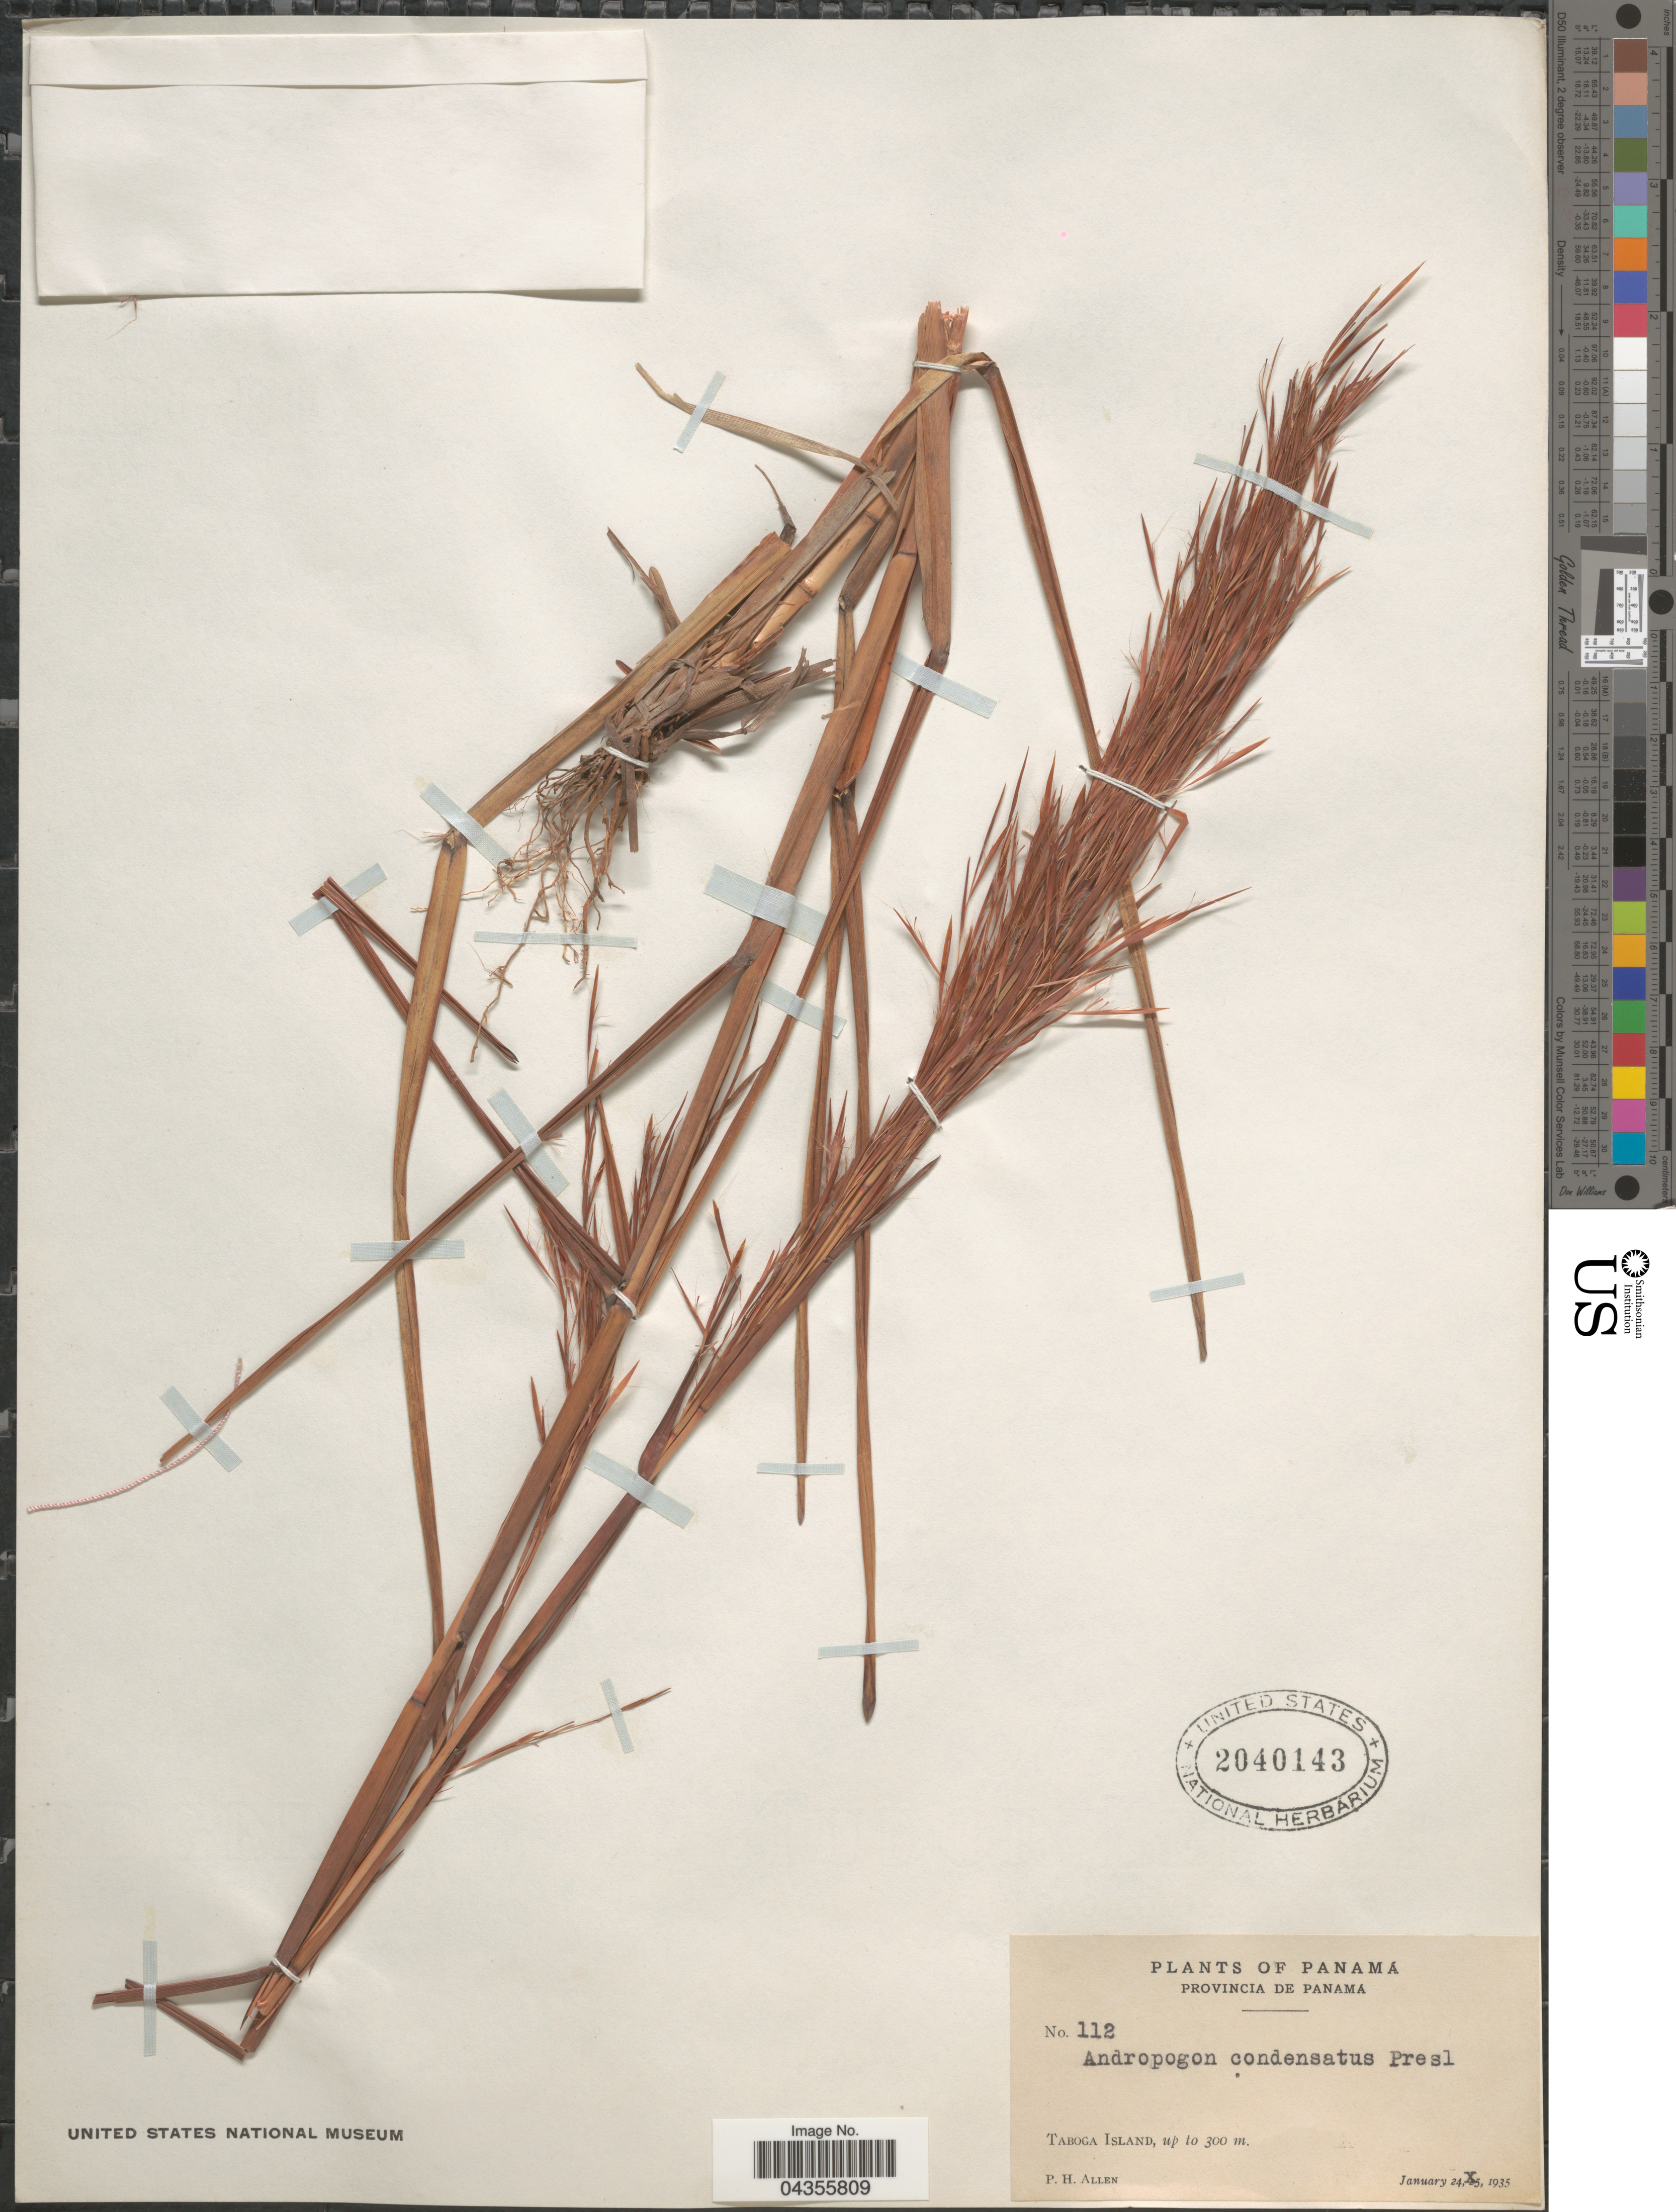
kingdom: Plantae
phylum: Tracheophyta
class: Liliopsida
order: Poales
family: Poaceae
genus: Schizachyrium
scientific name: Schizachyrium condensatum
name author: (Kunth) Nees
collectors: P. H. Allen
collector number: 112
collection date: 1935-01-24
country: Panama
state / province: Panamá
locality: Taboga Island.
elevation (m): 300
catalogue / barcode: US 2040143